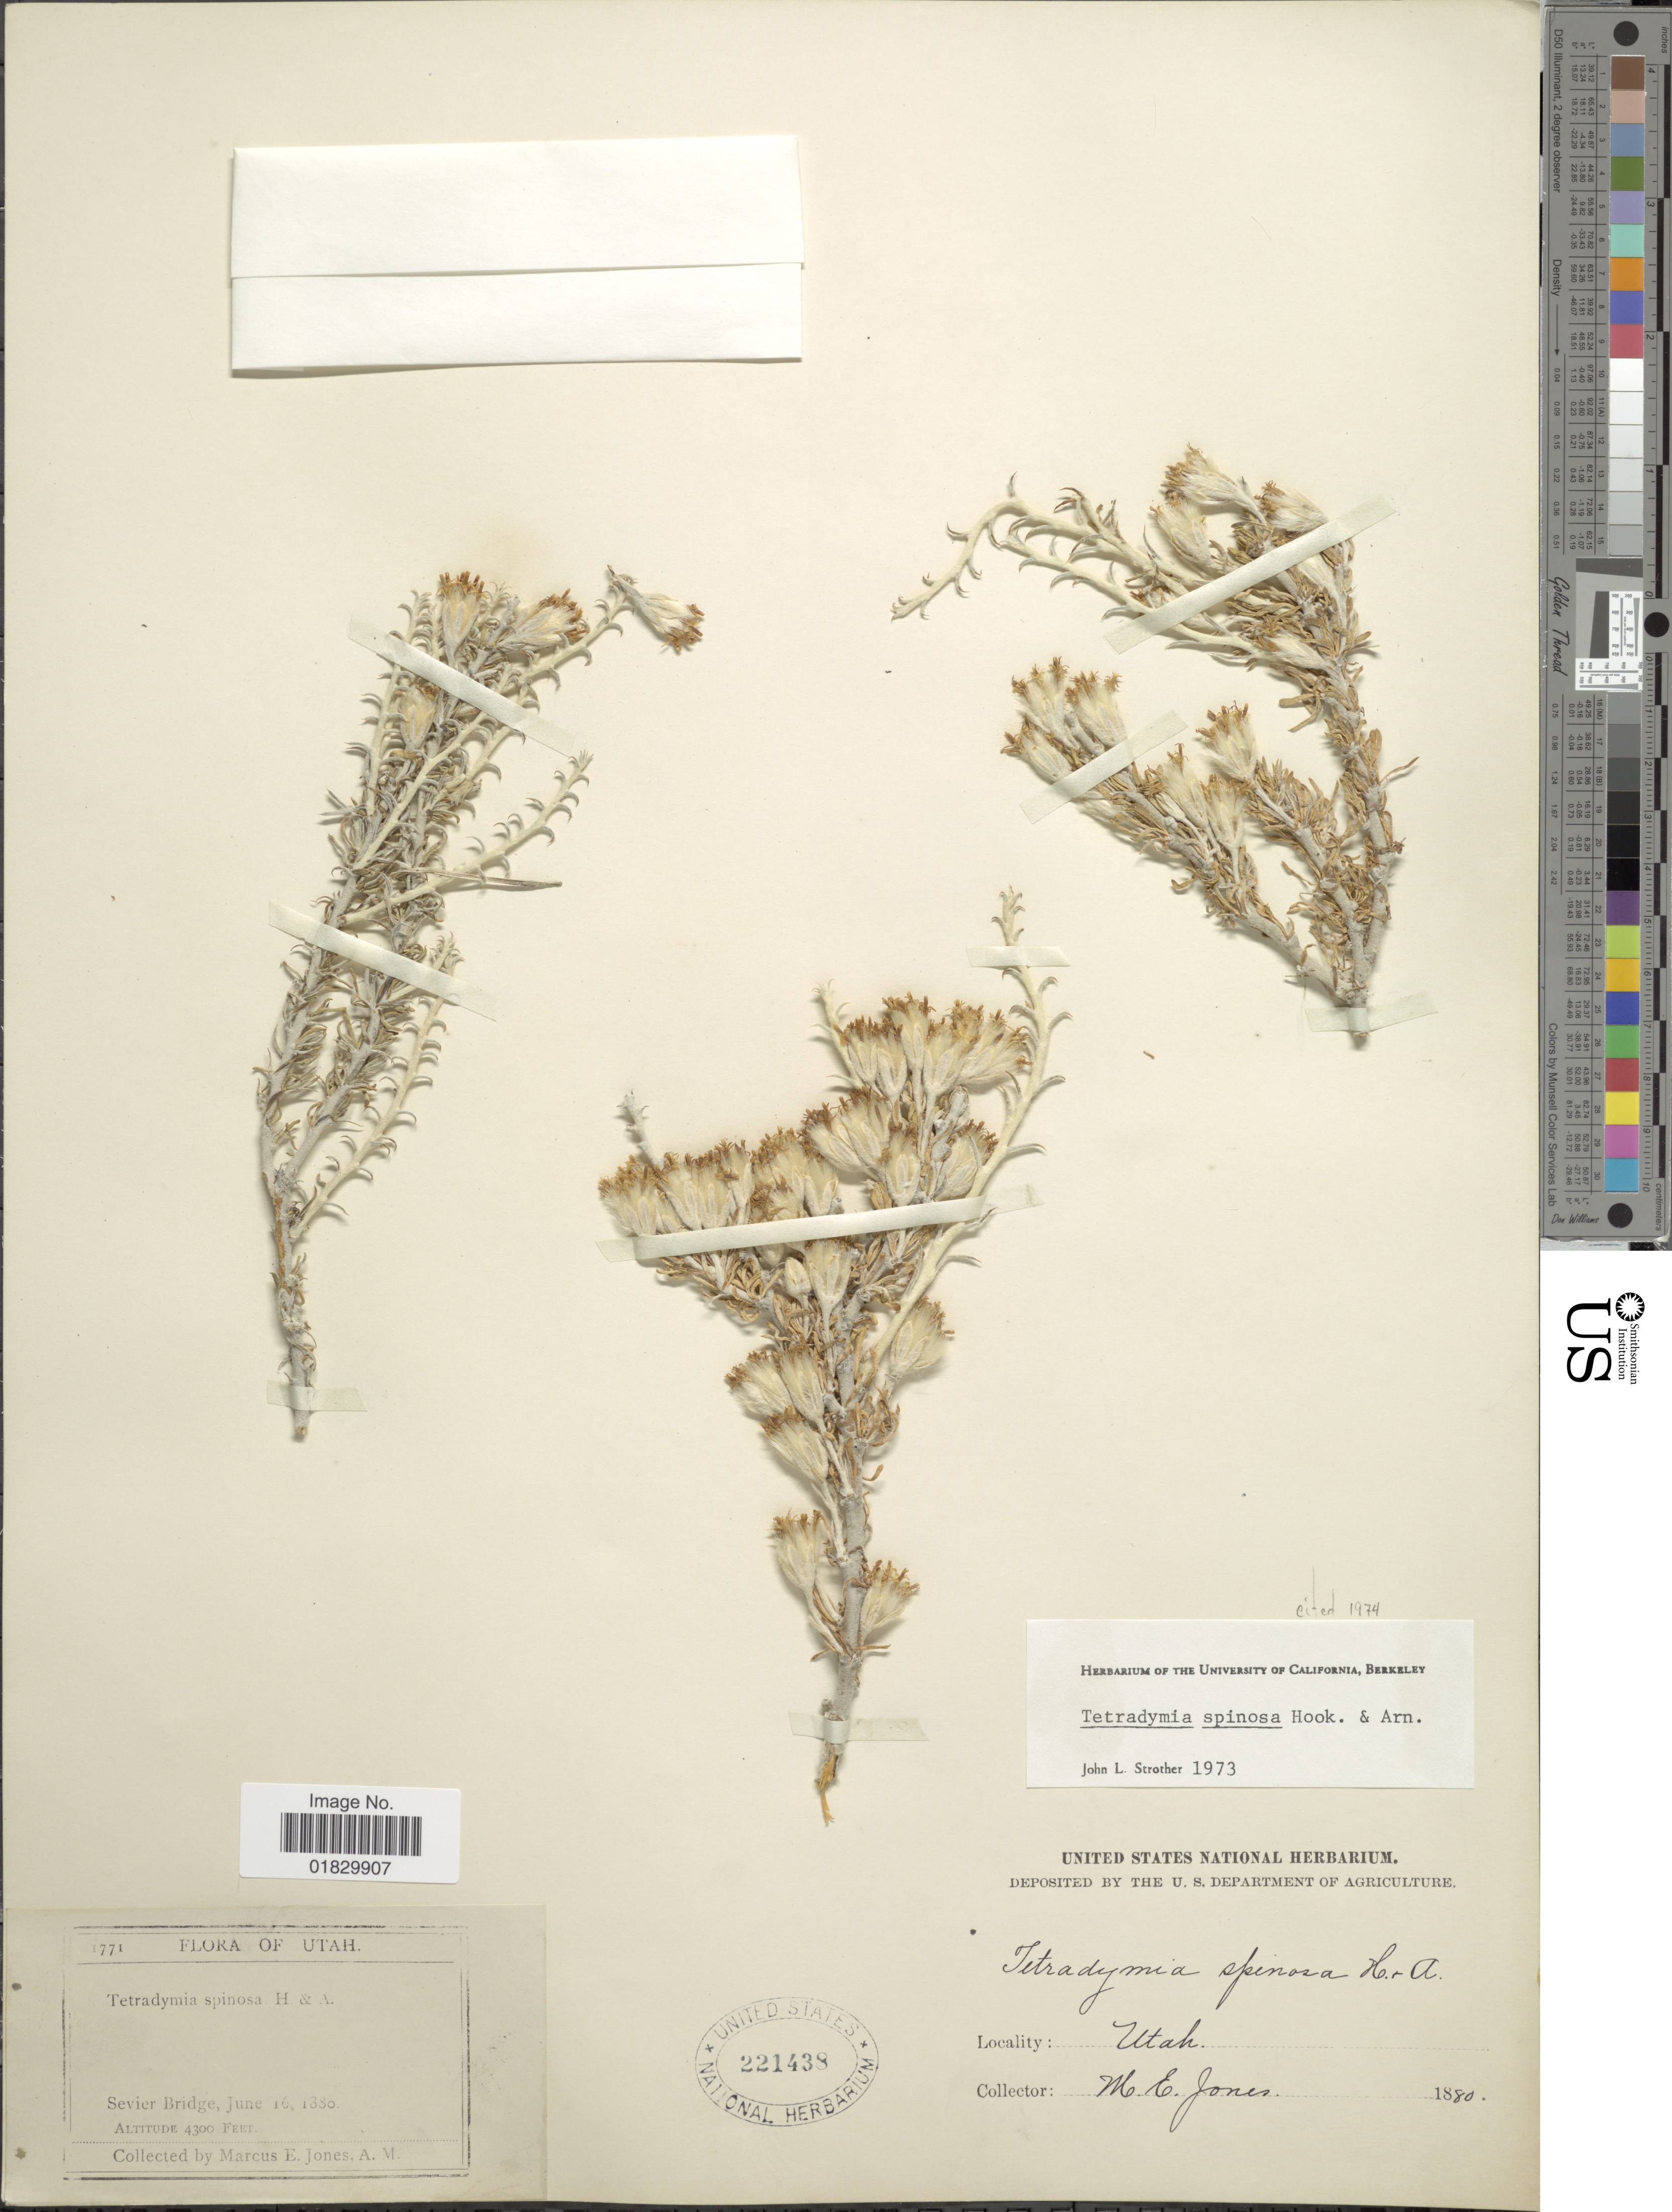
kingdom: Plantae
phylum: Tracheophyta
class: Magnoliopsida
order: Asterales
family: Asteraceae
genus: Tetradymia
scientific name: Tetradymia spinosa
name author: Hook. & Arn.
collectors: M. E. Jones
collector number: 1771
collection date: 1880-06-16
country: United States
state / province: Utah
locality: Sevier Bridge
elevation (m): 1311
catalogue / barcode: US 221438